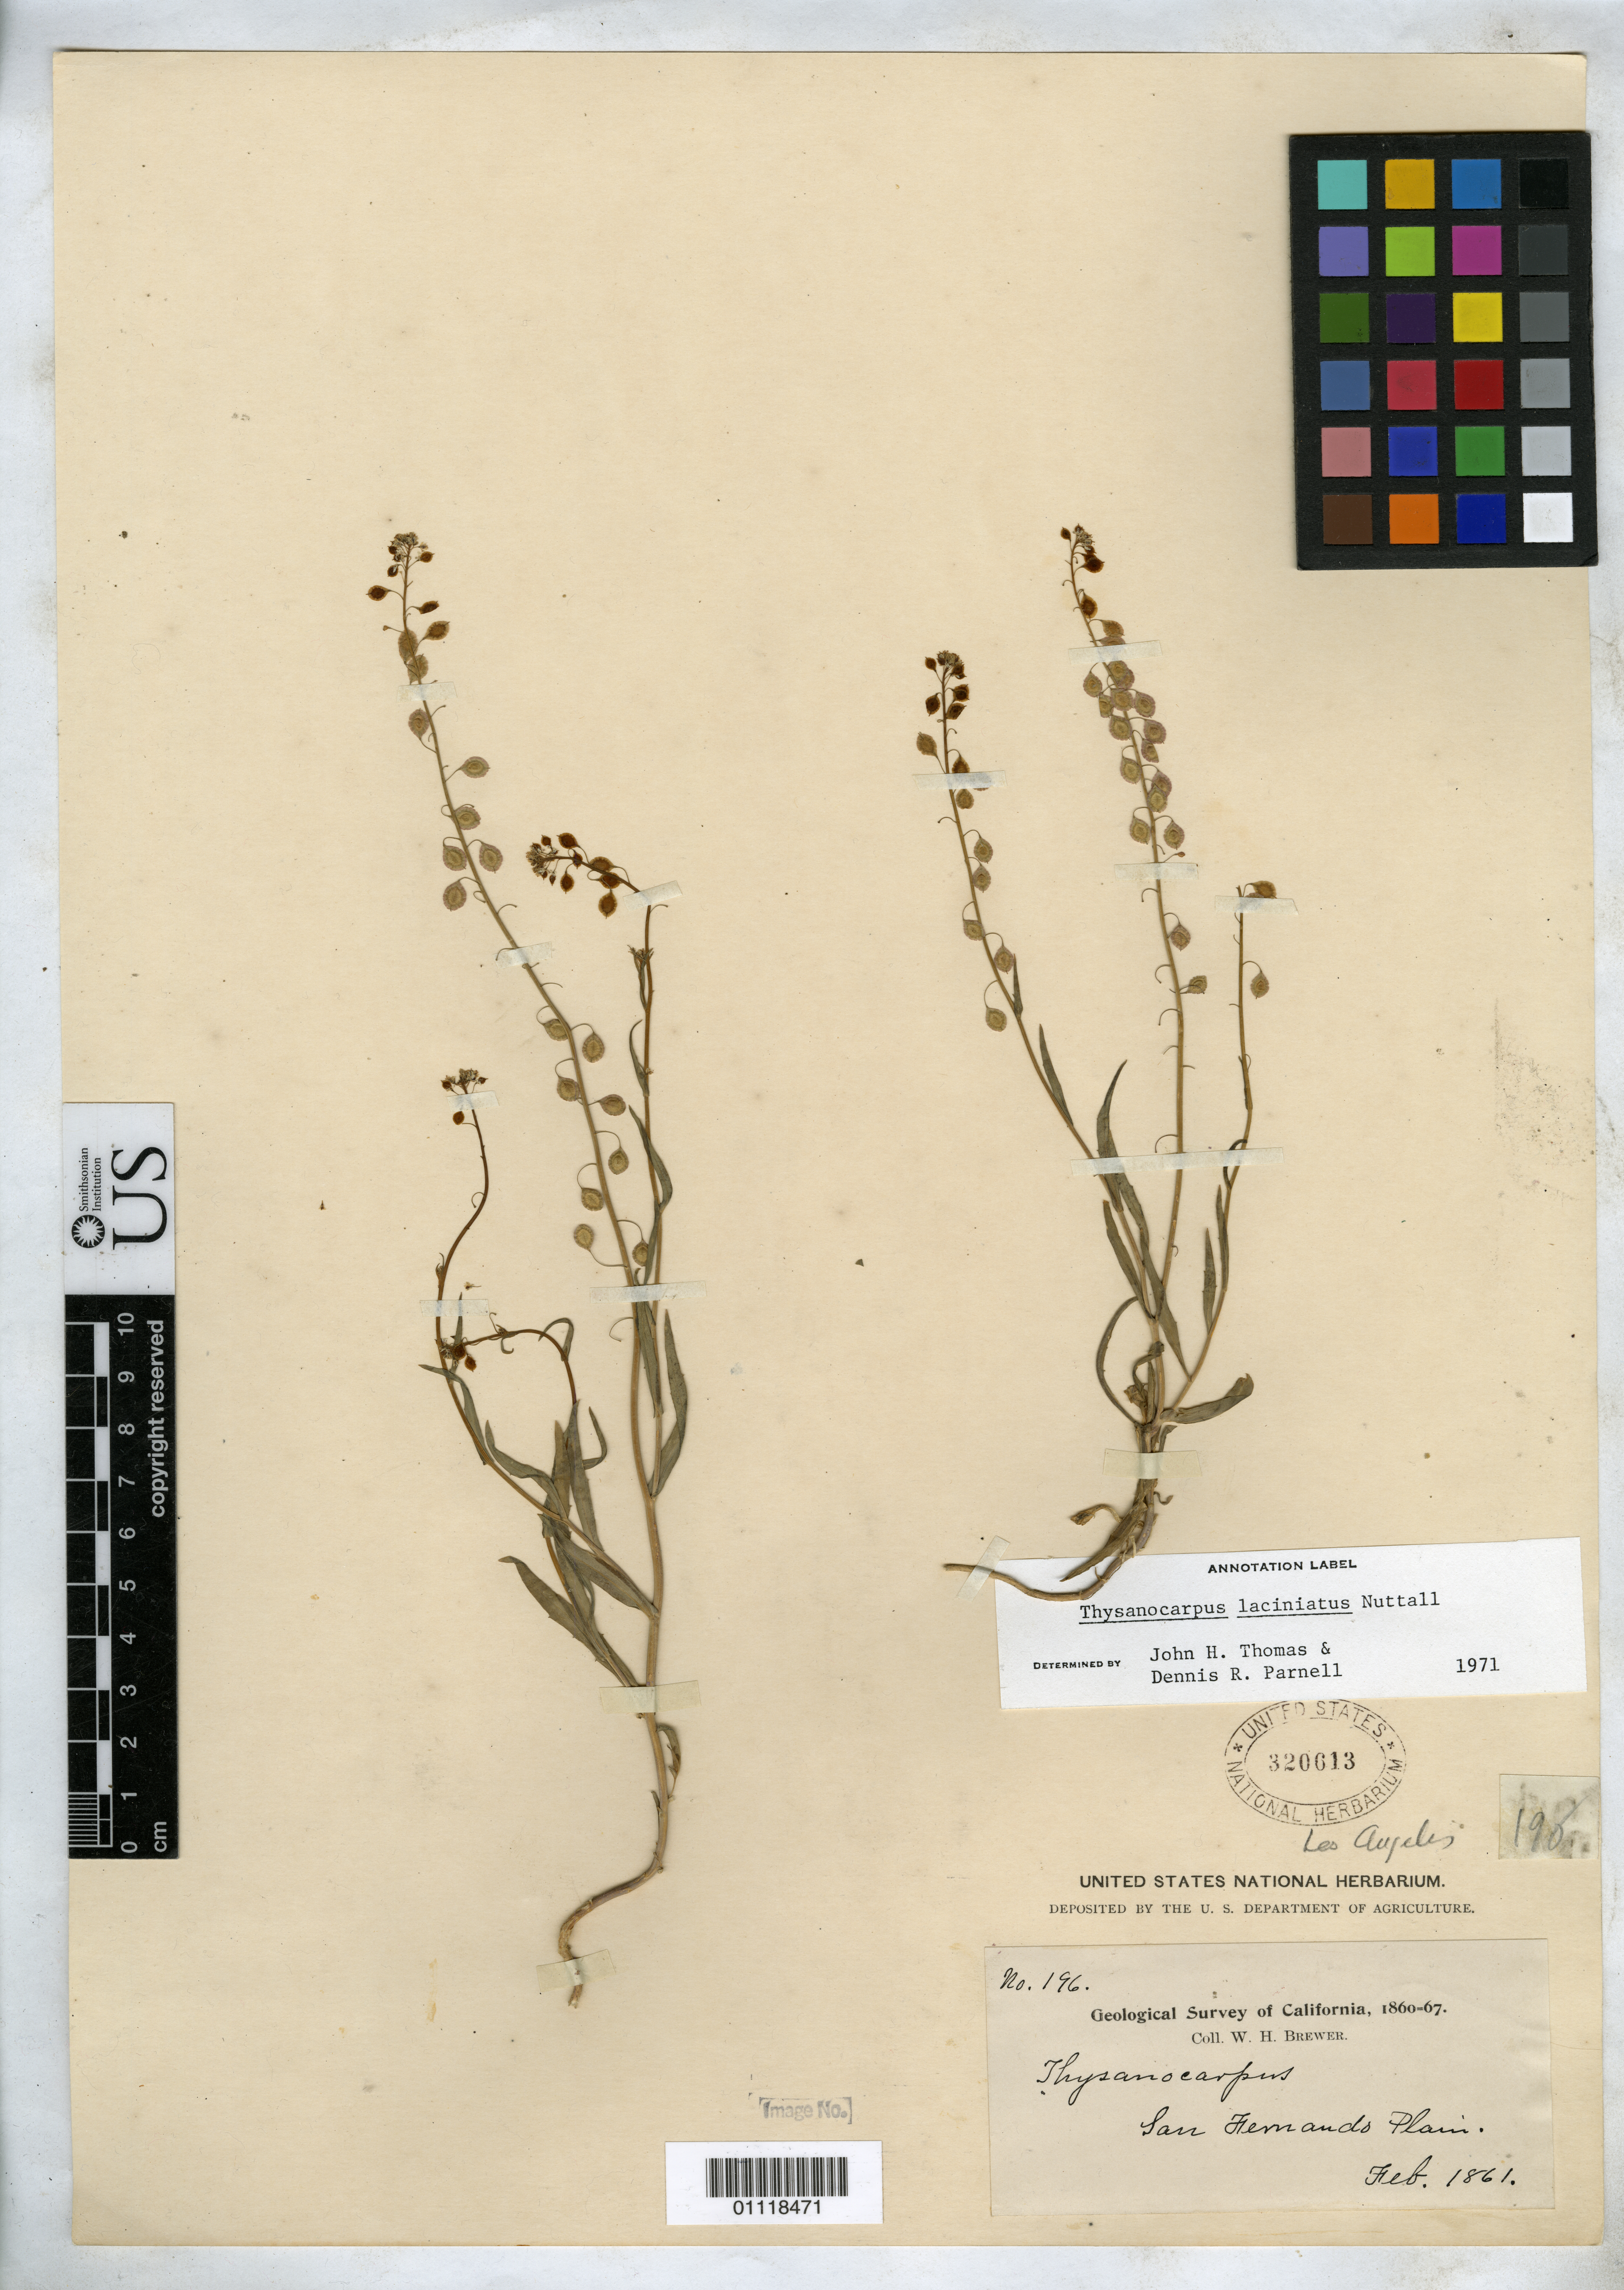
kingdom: Plantae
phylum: Tracheophyta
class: Magnoliopsida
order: Brassicales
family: Brassicaceae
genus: Thysanocarpus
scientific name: Thysanocarpus laciniatus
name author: Nutt. in Torr. & A. Gray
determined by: Thomas, J. H.; Parnell, D. R.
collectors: W. H. Brewer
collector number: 196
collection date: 1861-02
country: United States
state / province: California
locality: San Fernando Plain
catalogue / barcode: US 320613